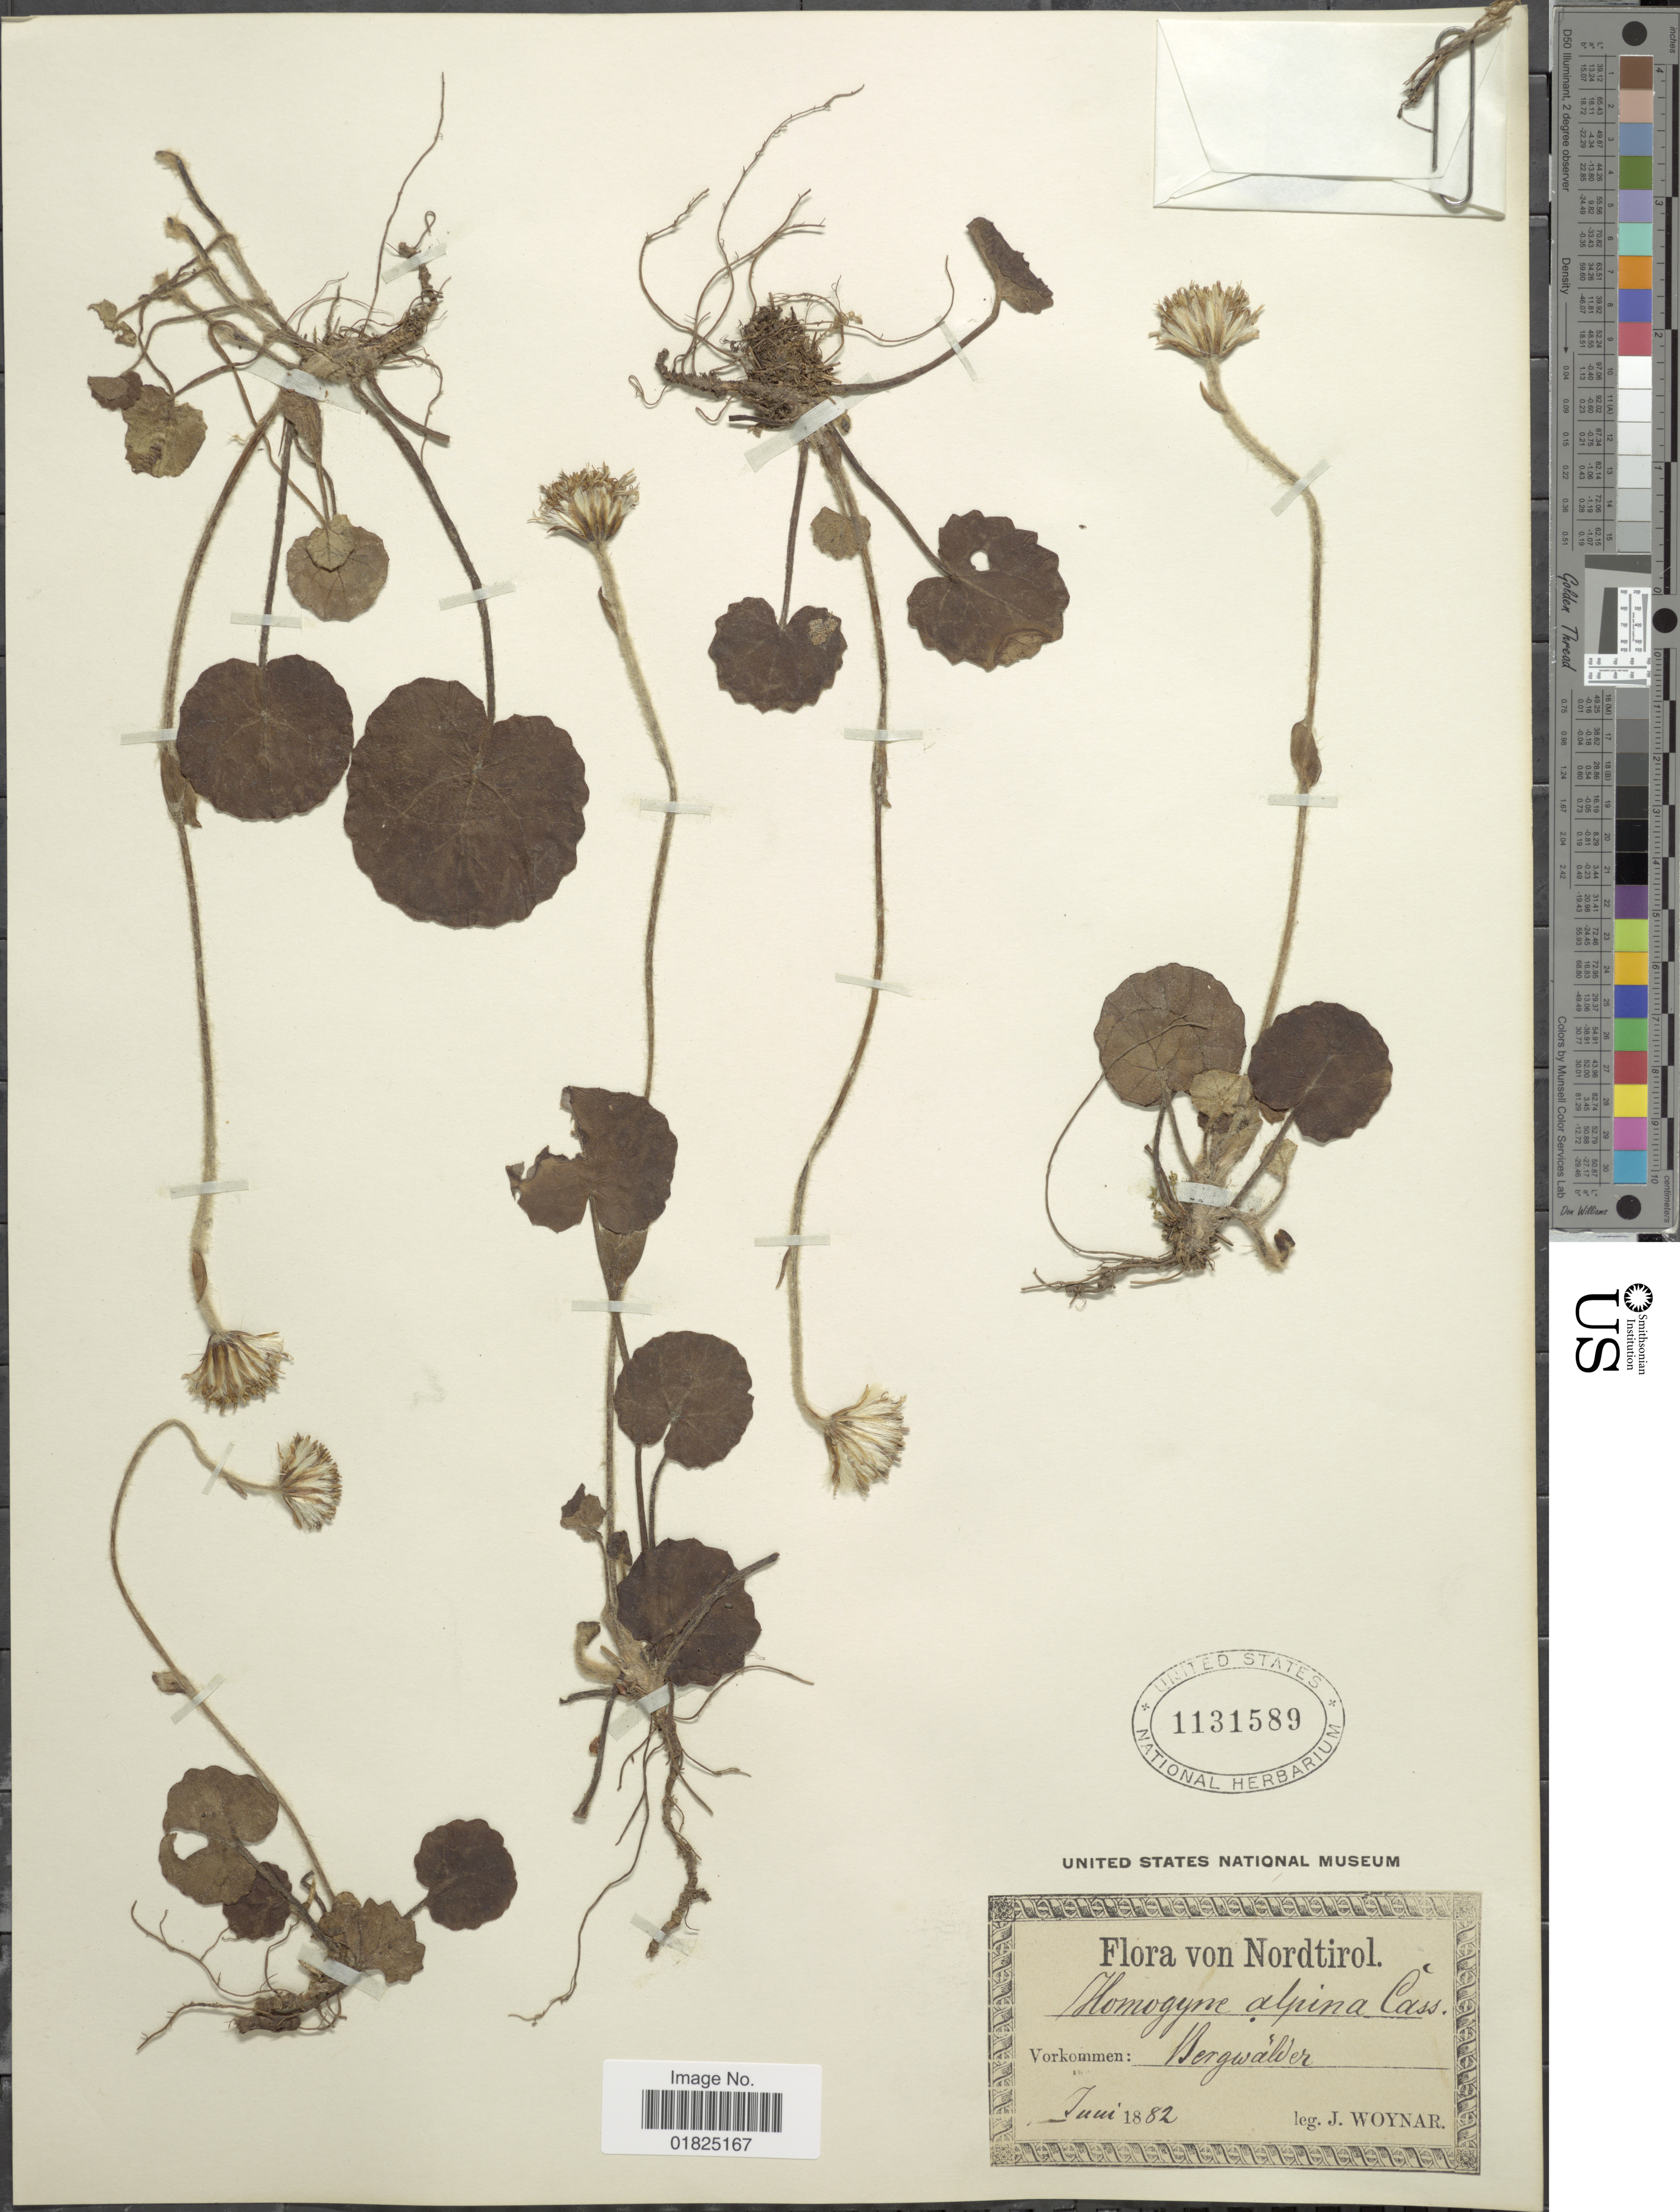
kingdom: Plantae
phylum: Tracheophyta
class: Magnoliopsida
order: Asterales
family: Asteraceae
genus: Homogyne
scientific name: Homogyne alpina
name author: (L.) Cass.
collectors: J. Woynar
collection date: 1882-06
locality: Nordtirol, Vorkommen: Bergwälder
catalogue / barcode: US 1131589